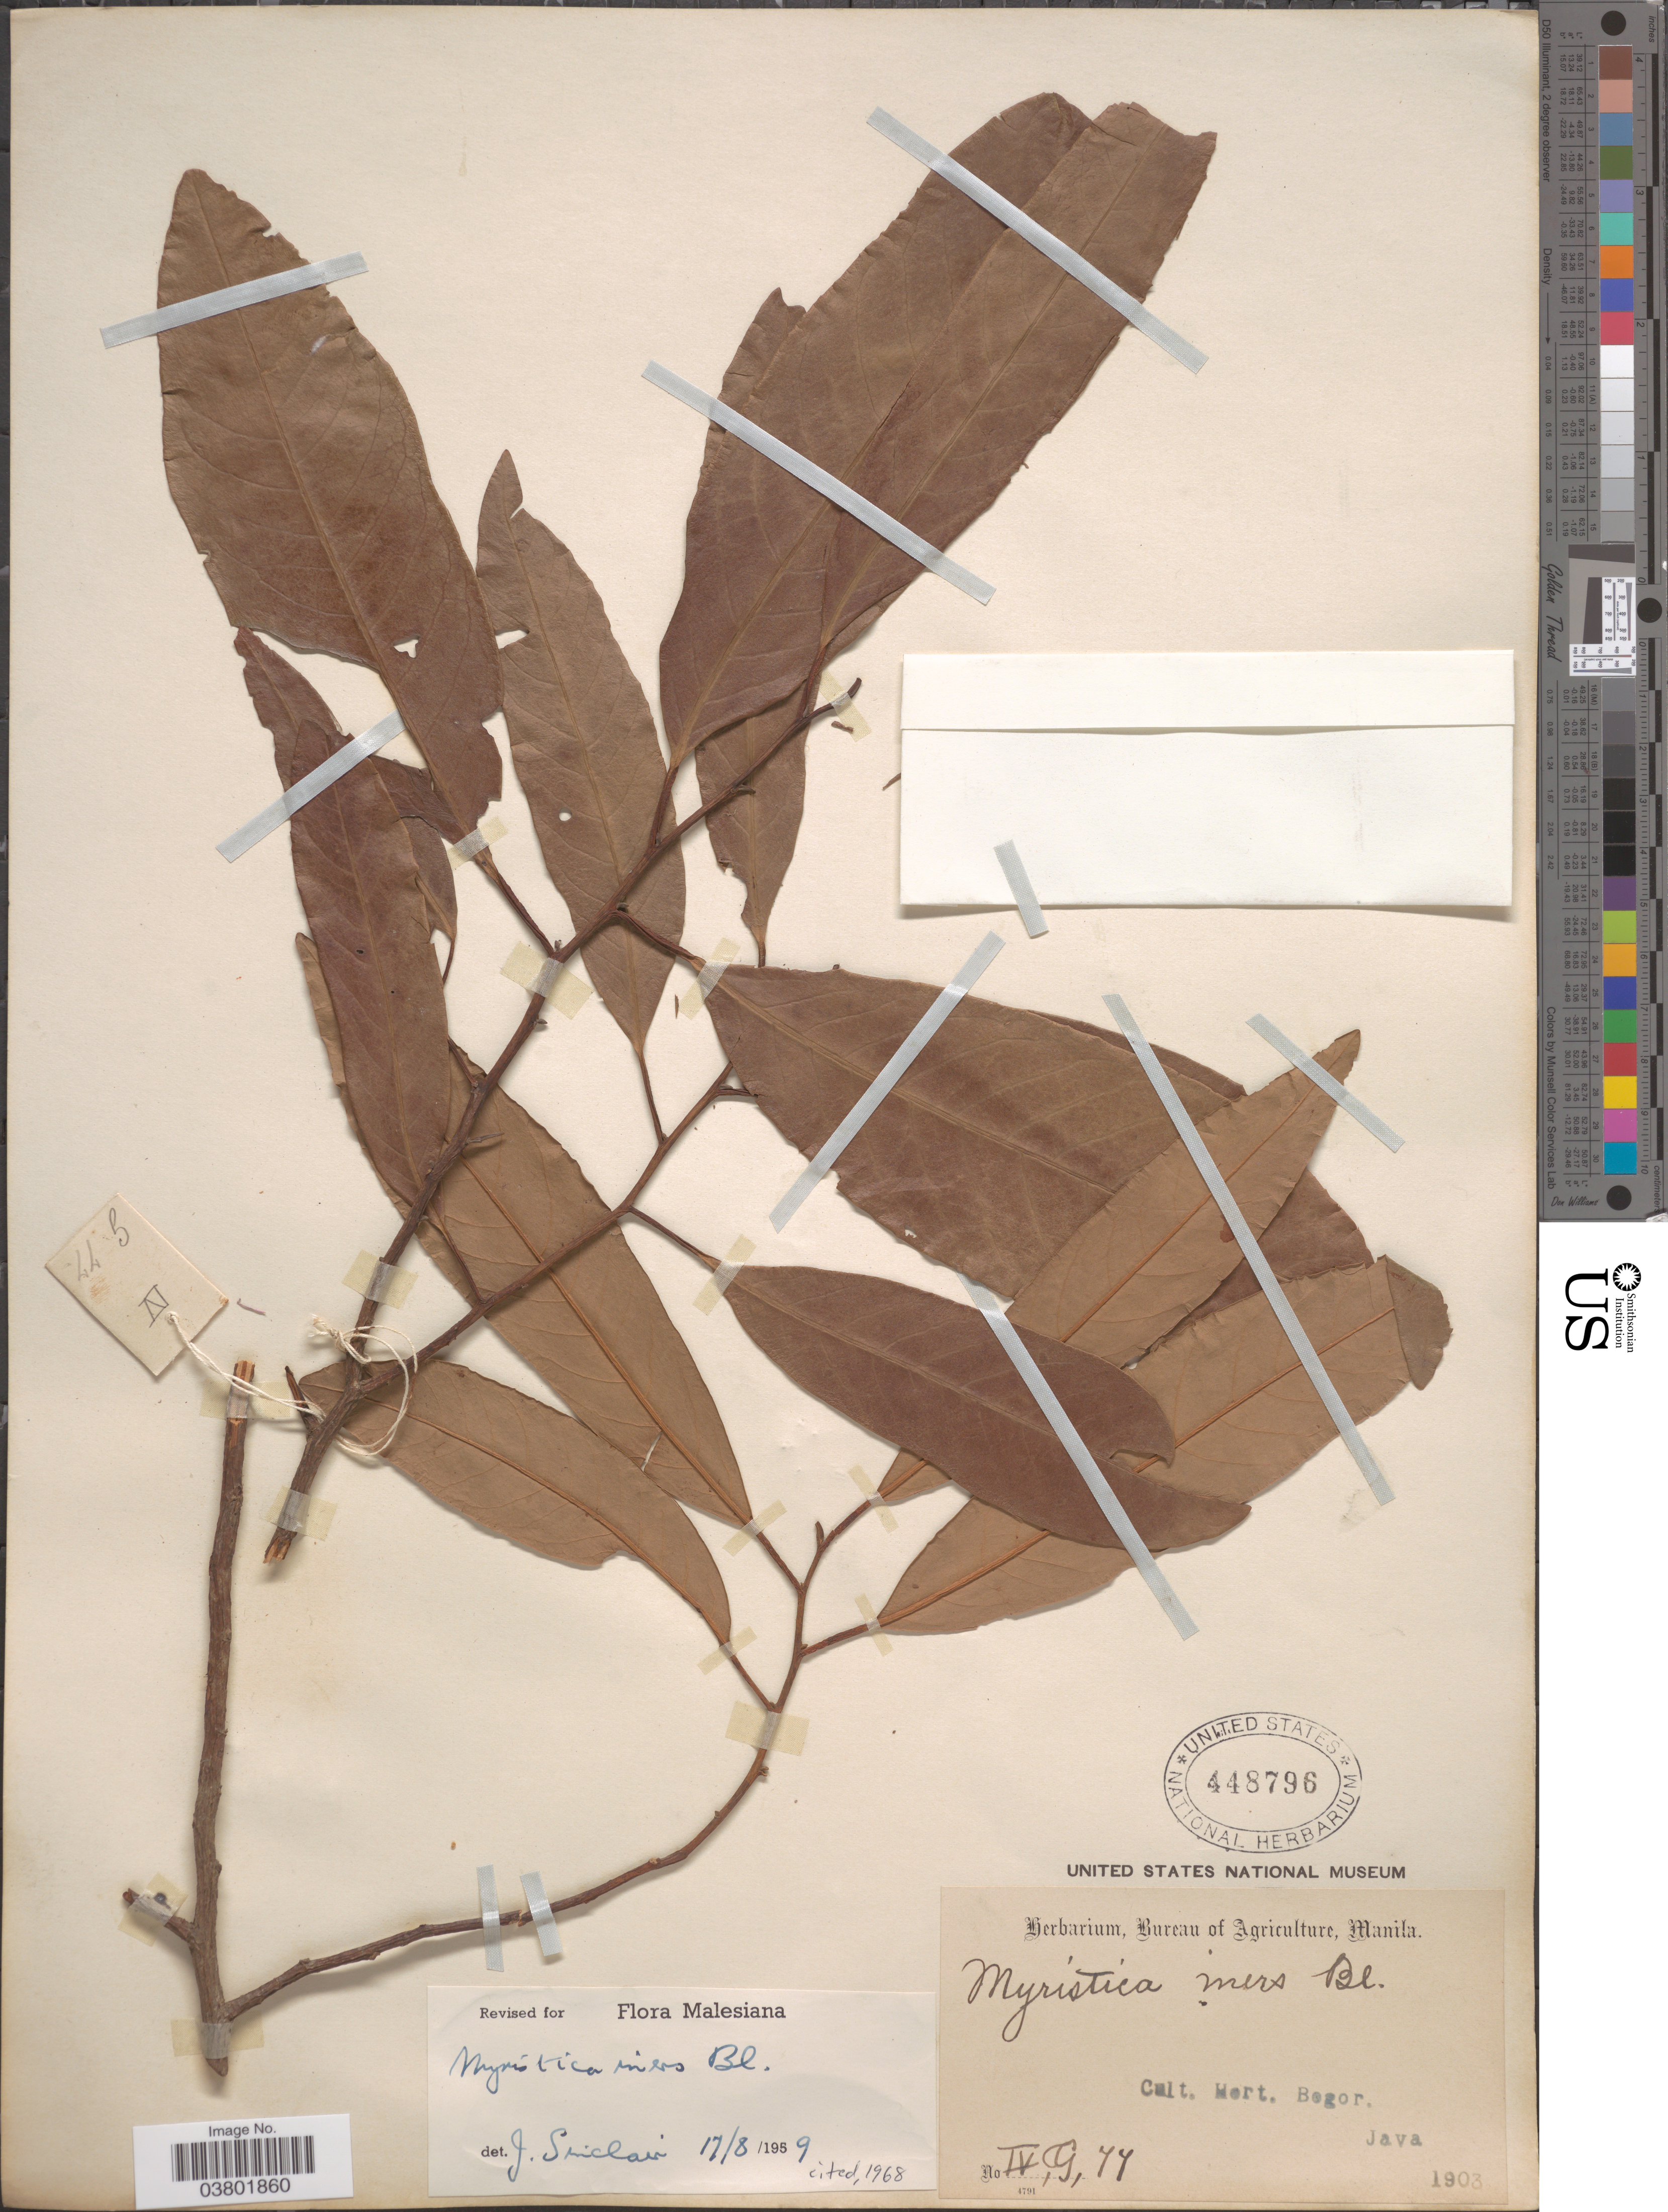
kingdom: Plantae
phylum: Tracheophyta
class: Magnoliopsida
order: Magnoliales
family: Myristicaceae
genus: Myristica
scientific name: Myristica iners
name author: Blume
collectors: Ex herb. Bureau of Agriculture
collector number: IV,G,77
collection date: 1903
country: Indonesia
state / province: Java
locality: Cult. Hort. Bogor.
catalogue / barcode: US 448796